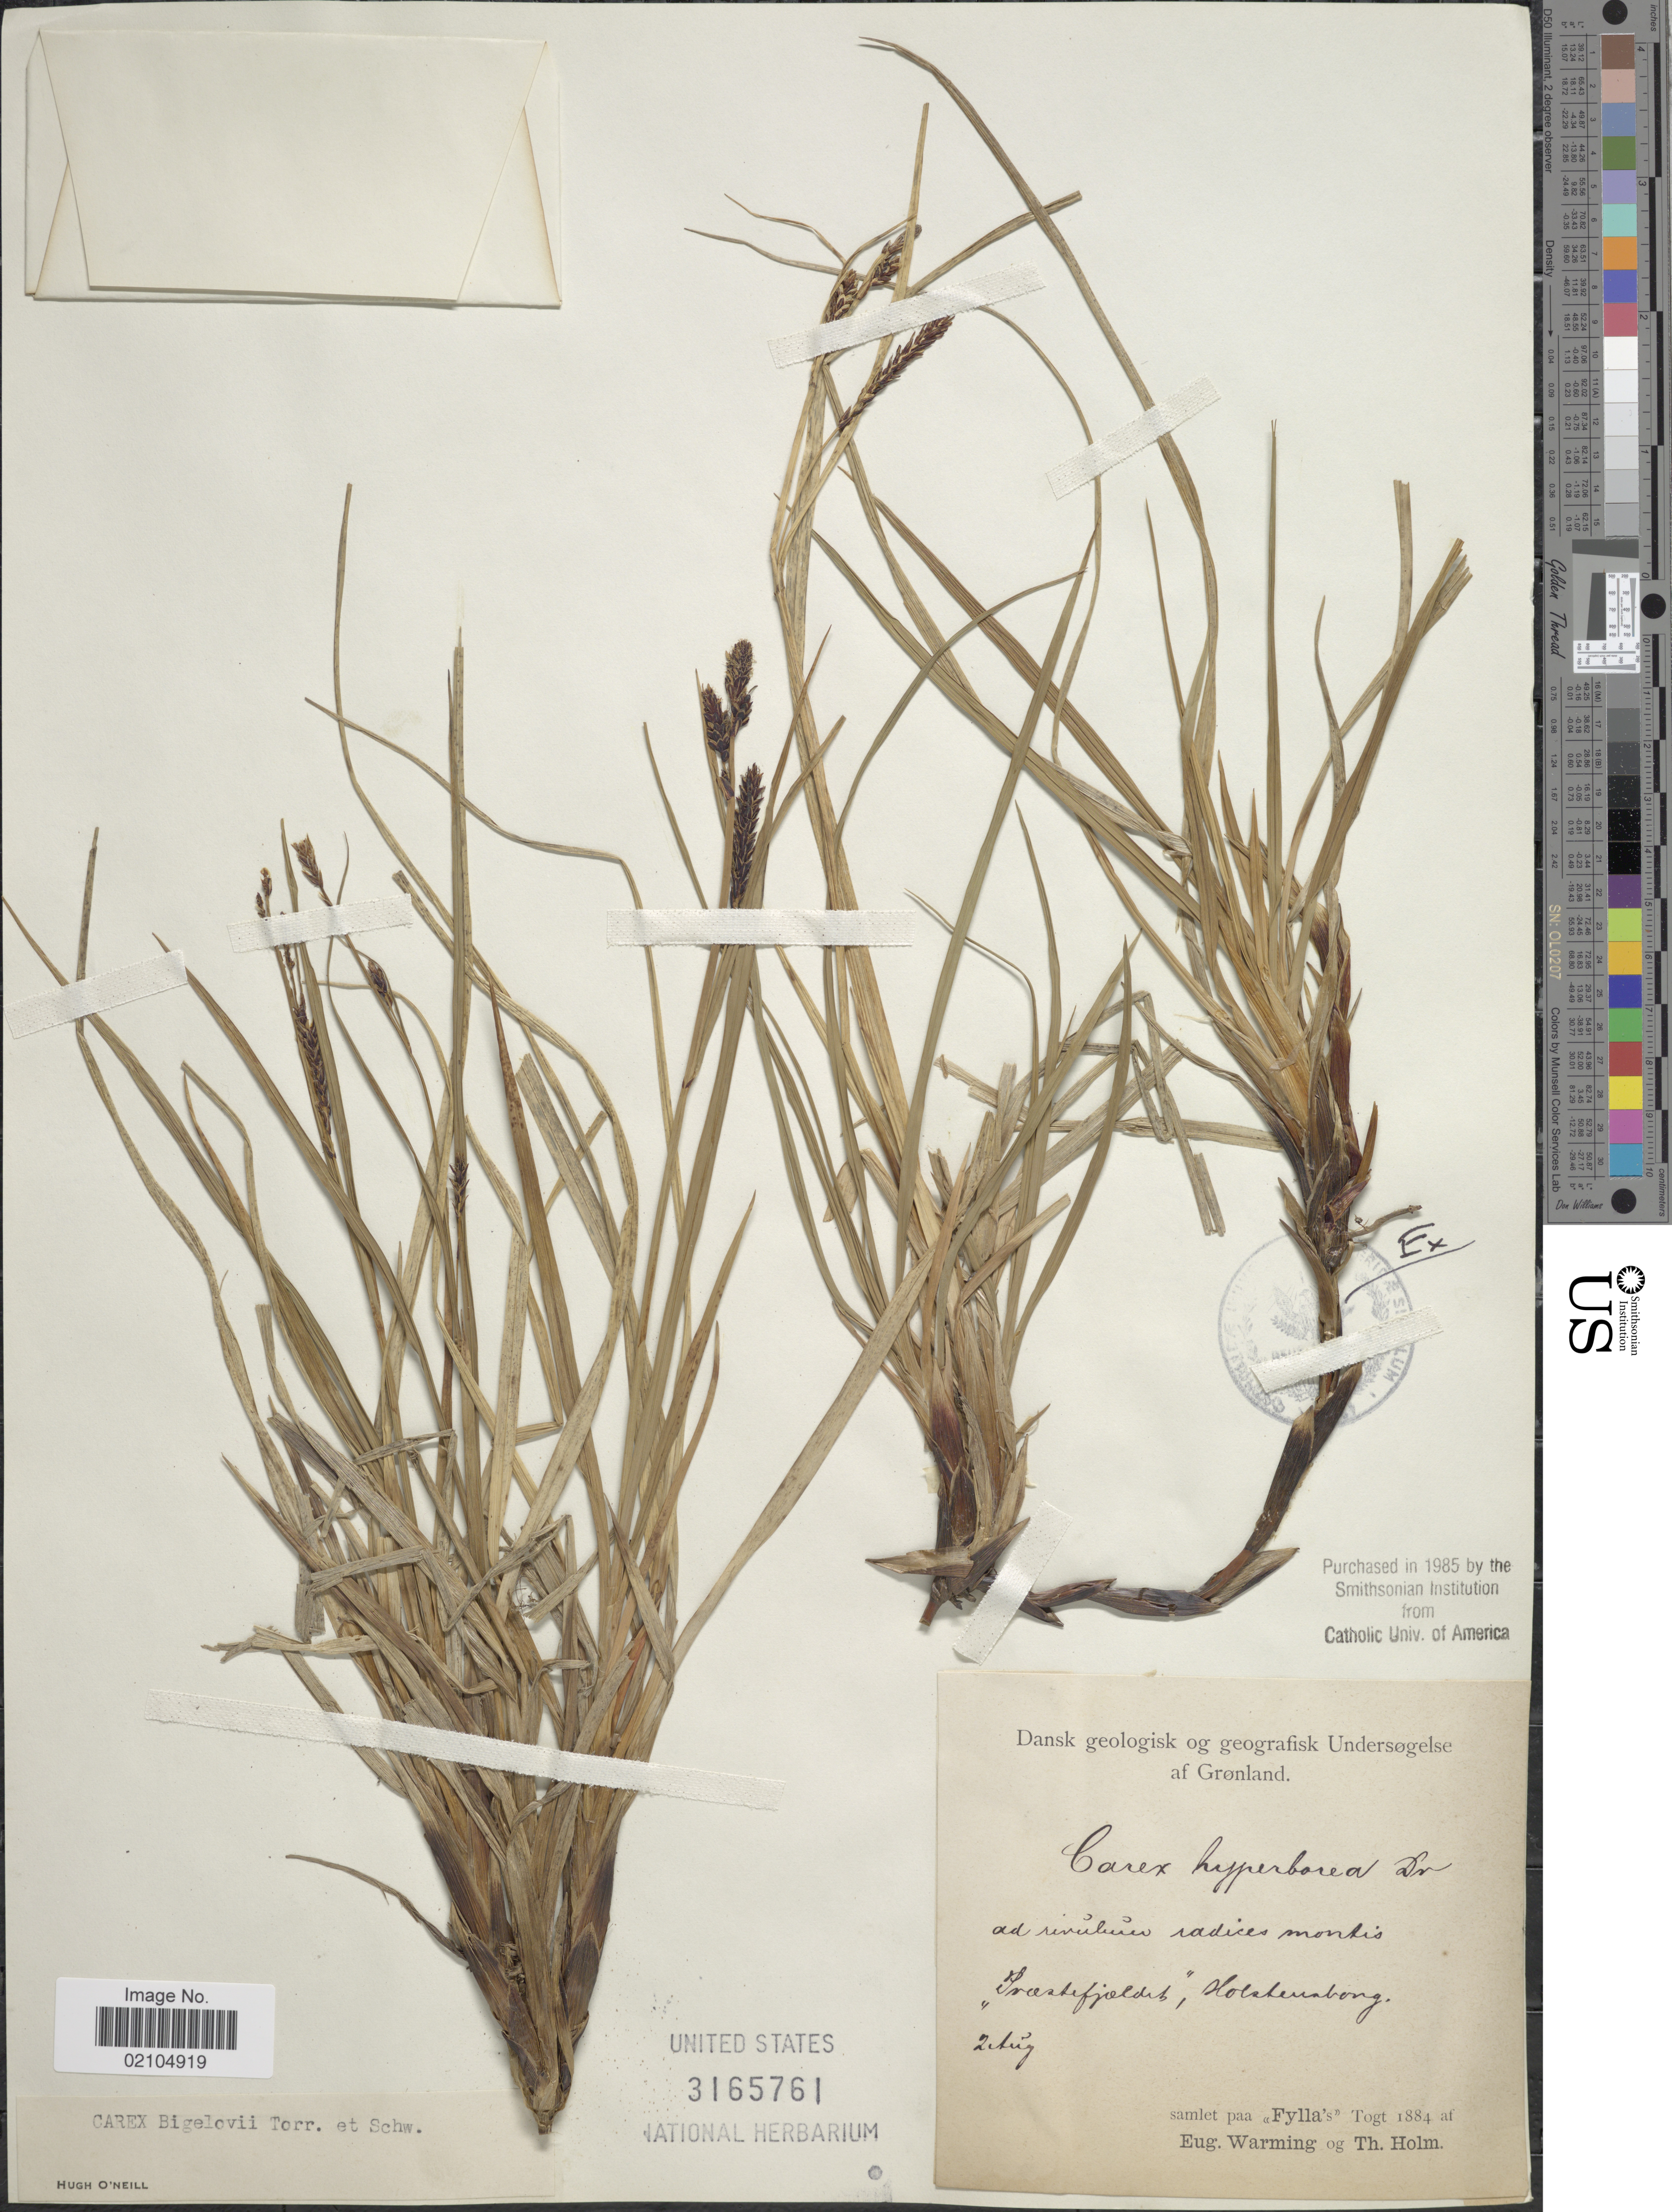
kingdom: Plantae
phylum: Tracheophyta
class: Liliopsida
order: Poales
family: Cyperaceae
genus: Carex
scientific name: Carex bigelowii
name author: Torr. ex Schwein.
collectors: E. Warming & T. Holm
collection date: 1884-08-02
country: Greenland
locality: Grønland, montis "Prastefjord", Holsteinsborg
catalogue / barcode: US 3165761